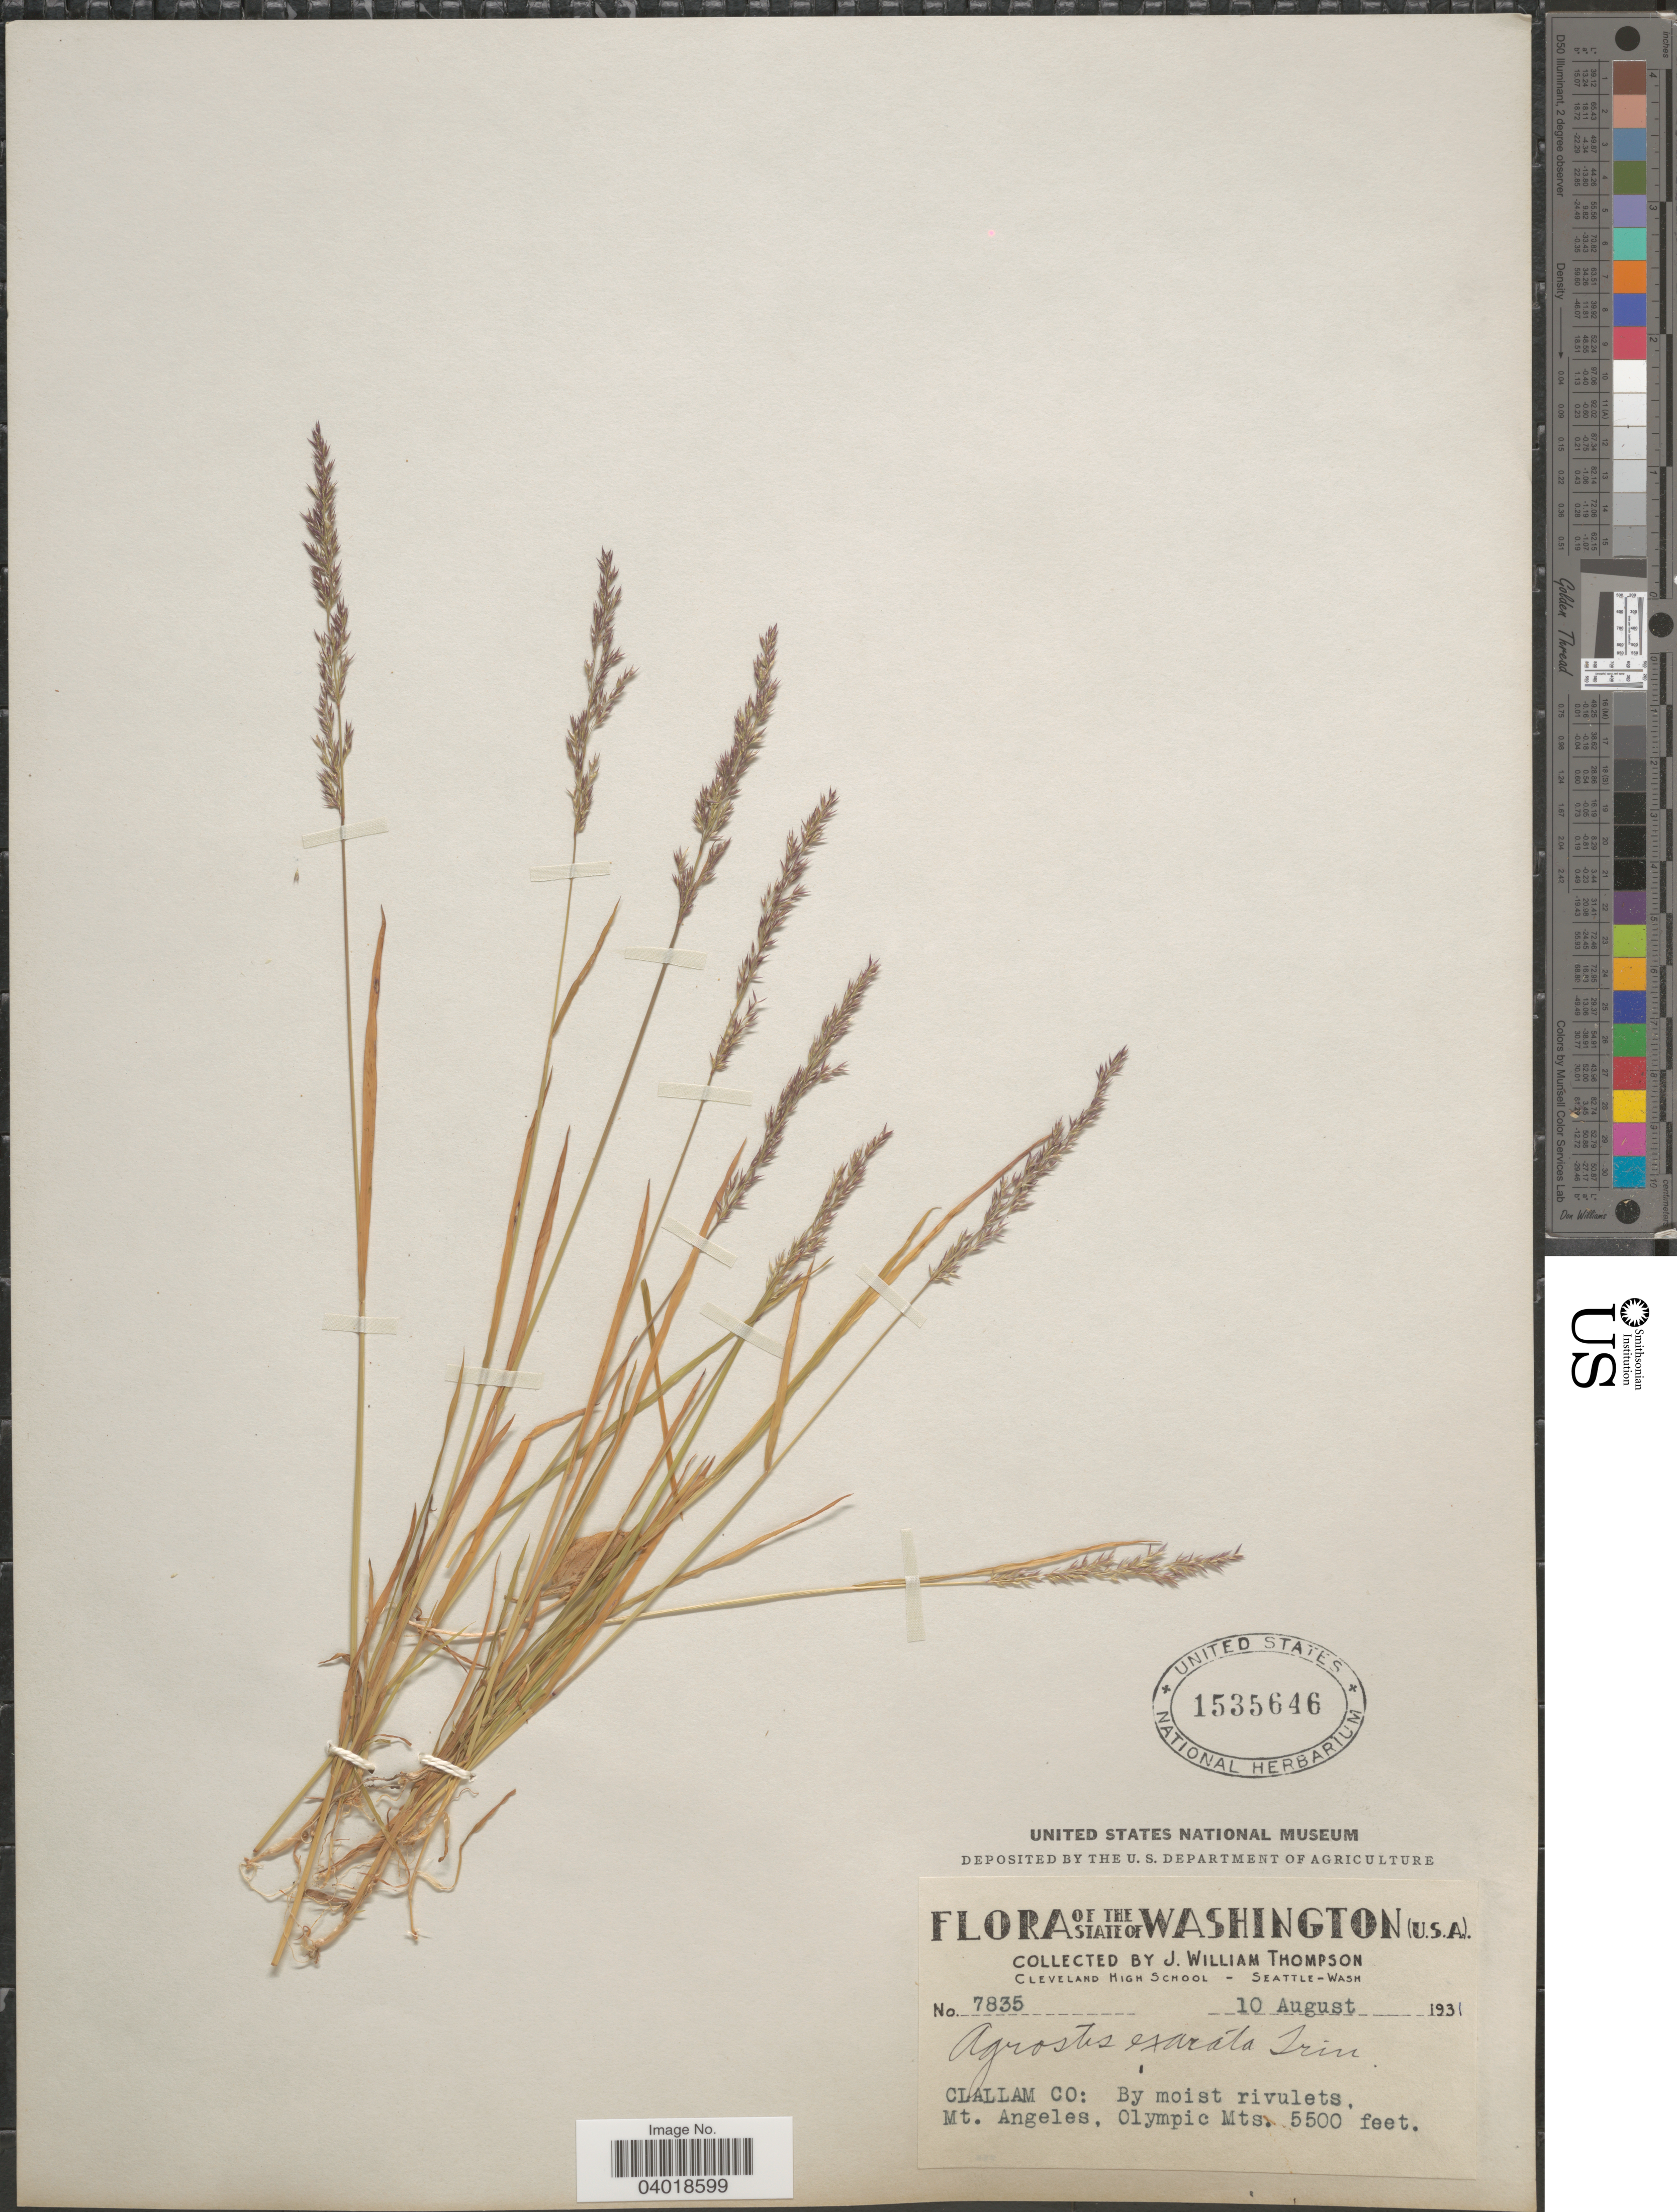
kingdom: Plantae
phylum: Tracheophyta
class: Liliopsida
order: Poales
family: Poaceae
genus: Agrostis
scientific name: Agrostis exarata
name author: Trin.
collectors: J. W. Thompson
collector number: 7835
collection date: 1931-08-10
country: United States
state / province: Washington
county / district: Clallam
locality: Clallam Co: By moist rivulets. Mt. Angeles, Olympic Mts.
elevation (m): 1676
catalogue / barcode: US 1535646